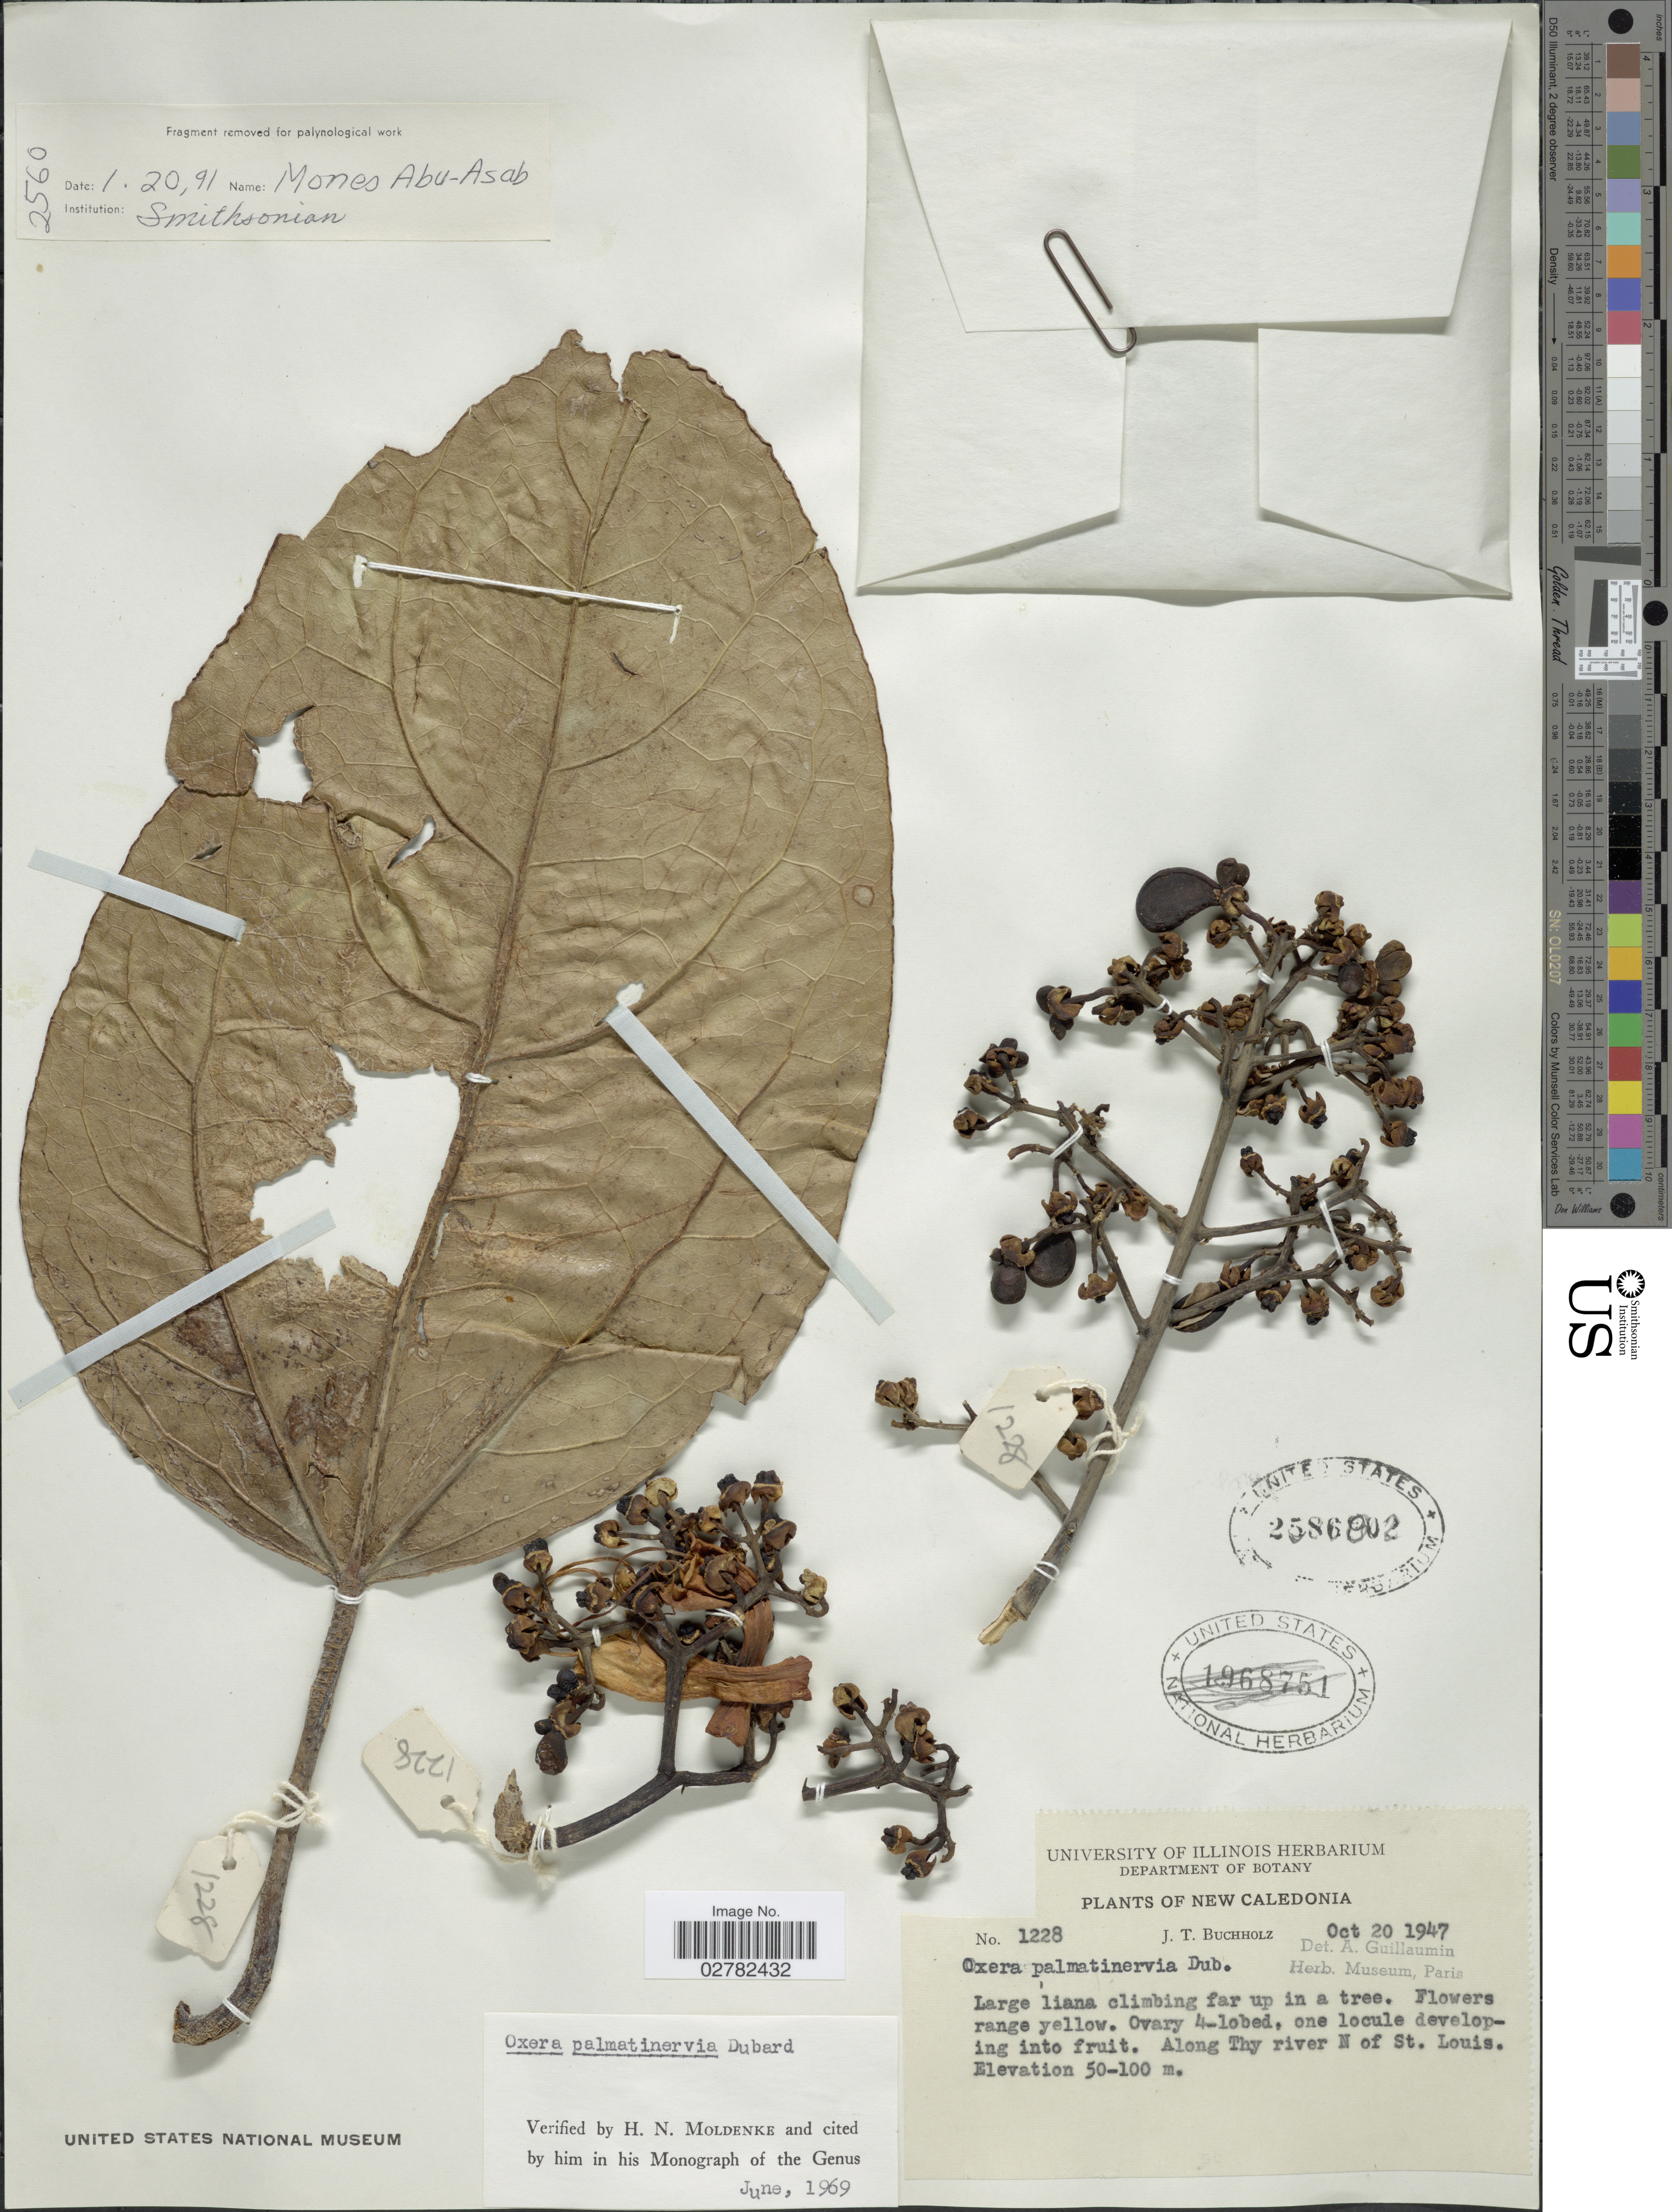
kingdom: Plantae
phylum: Tracheophyta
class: Magnoliopsida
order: Lamiales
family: Lamiaceae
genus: Oxera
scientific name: Oxera palmatinervia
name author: Dubard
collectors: J. T. Buchholz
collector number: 1228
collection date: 1947-10-20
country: New Caledonia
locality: Along Thy river N of St. Louis.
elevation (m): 50